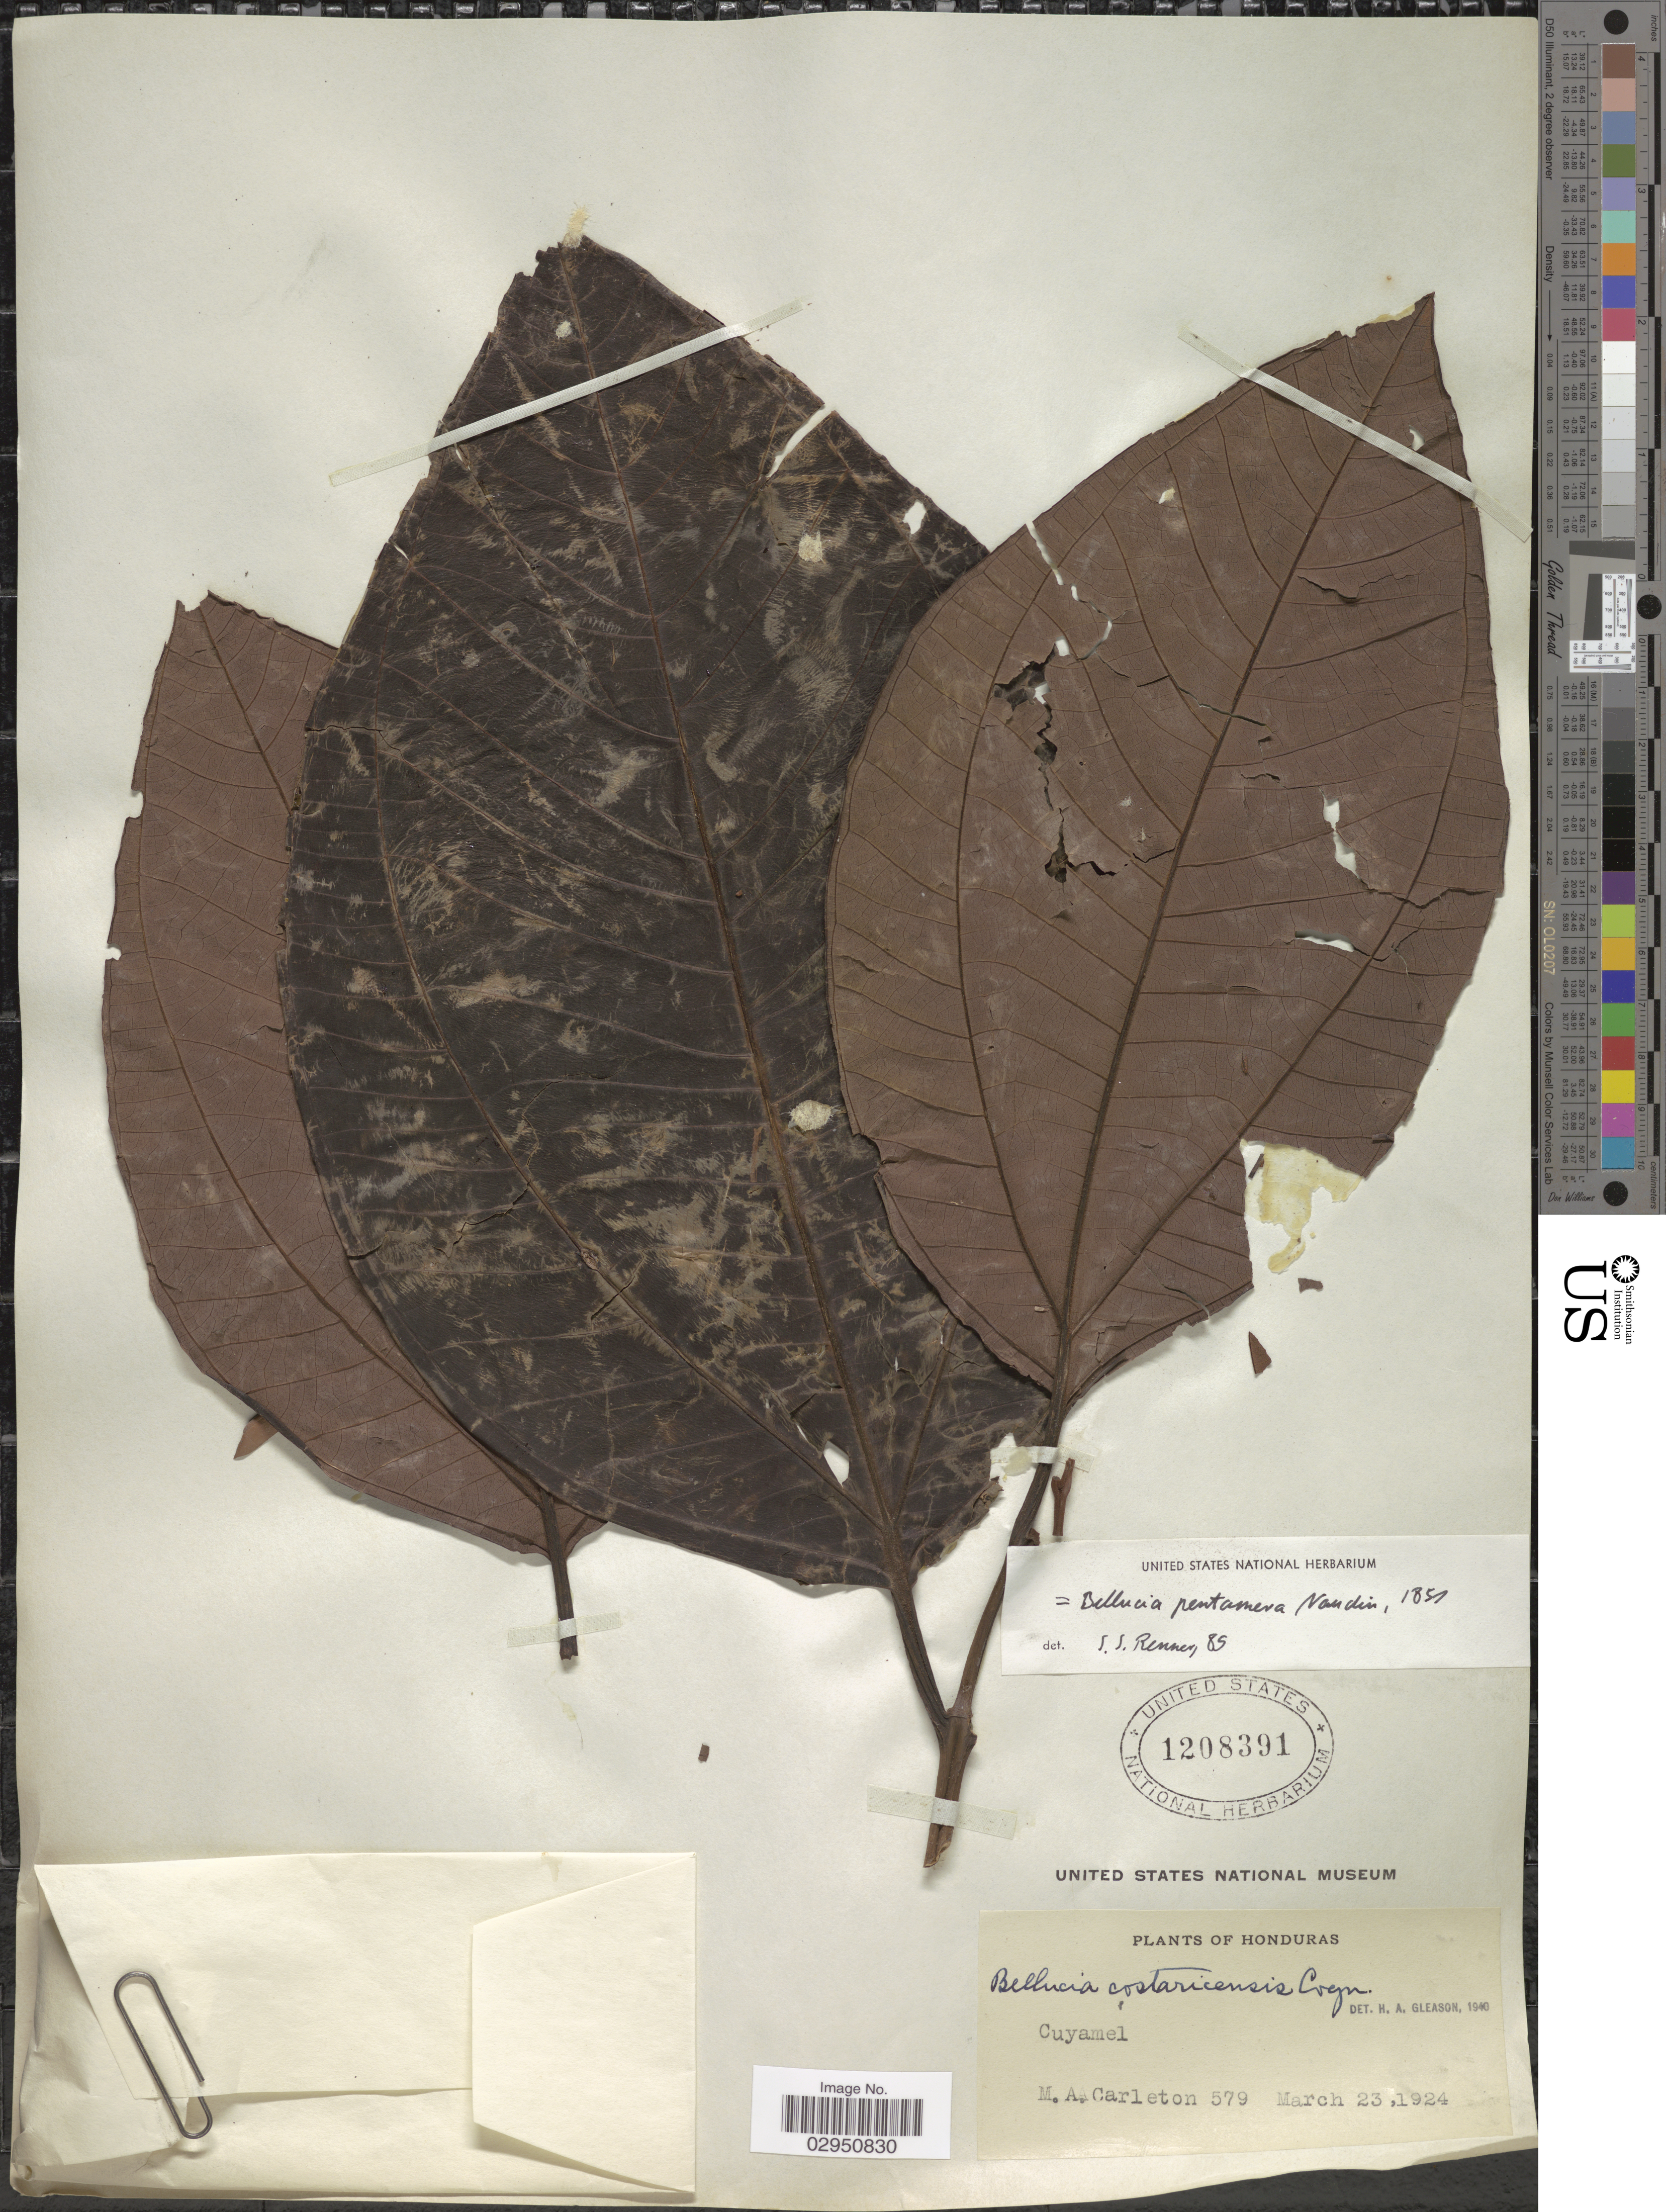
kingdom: Plantae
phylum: Tracheophyta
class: Magnoliopsida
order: Myrtales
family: Melastomataceae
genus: Bellucia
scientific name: Bellucia pentamera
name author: Naudin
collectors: M. A. Carleton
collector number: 579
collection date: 1924-03-23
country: Honduras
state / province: Cortés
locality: Cuyamel.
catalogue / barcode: US 1208391